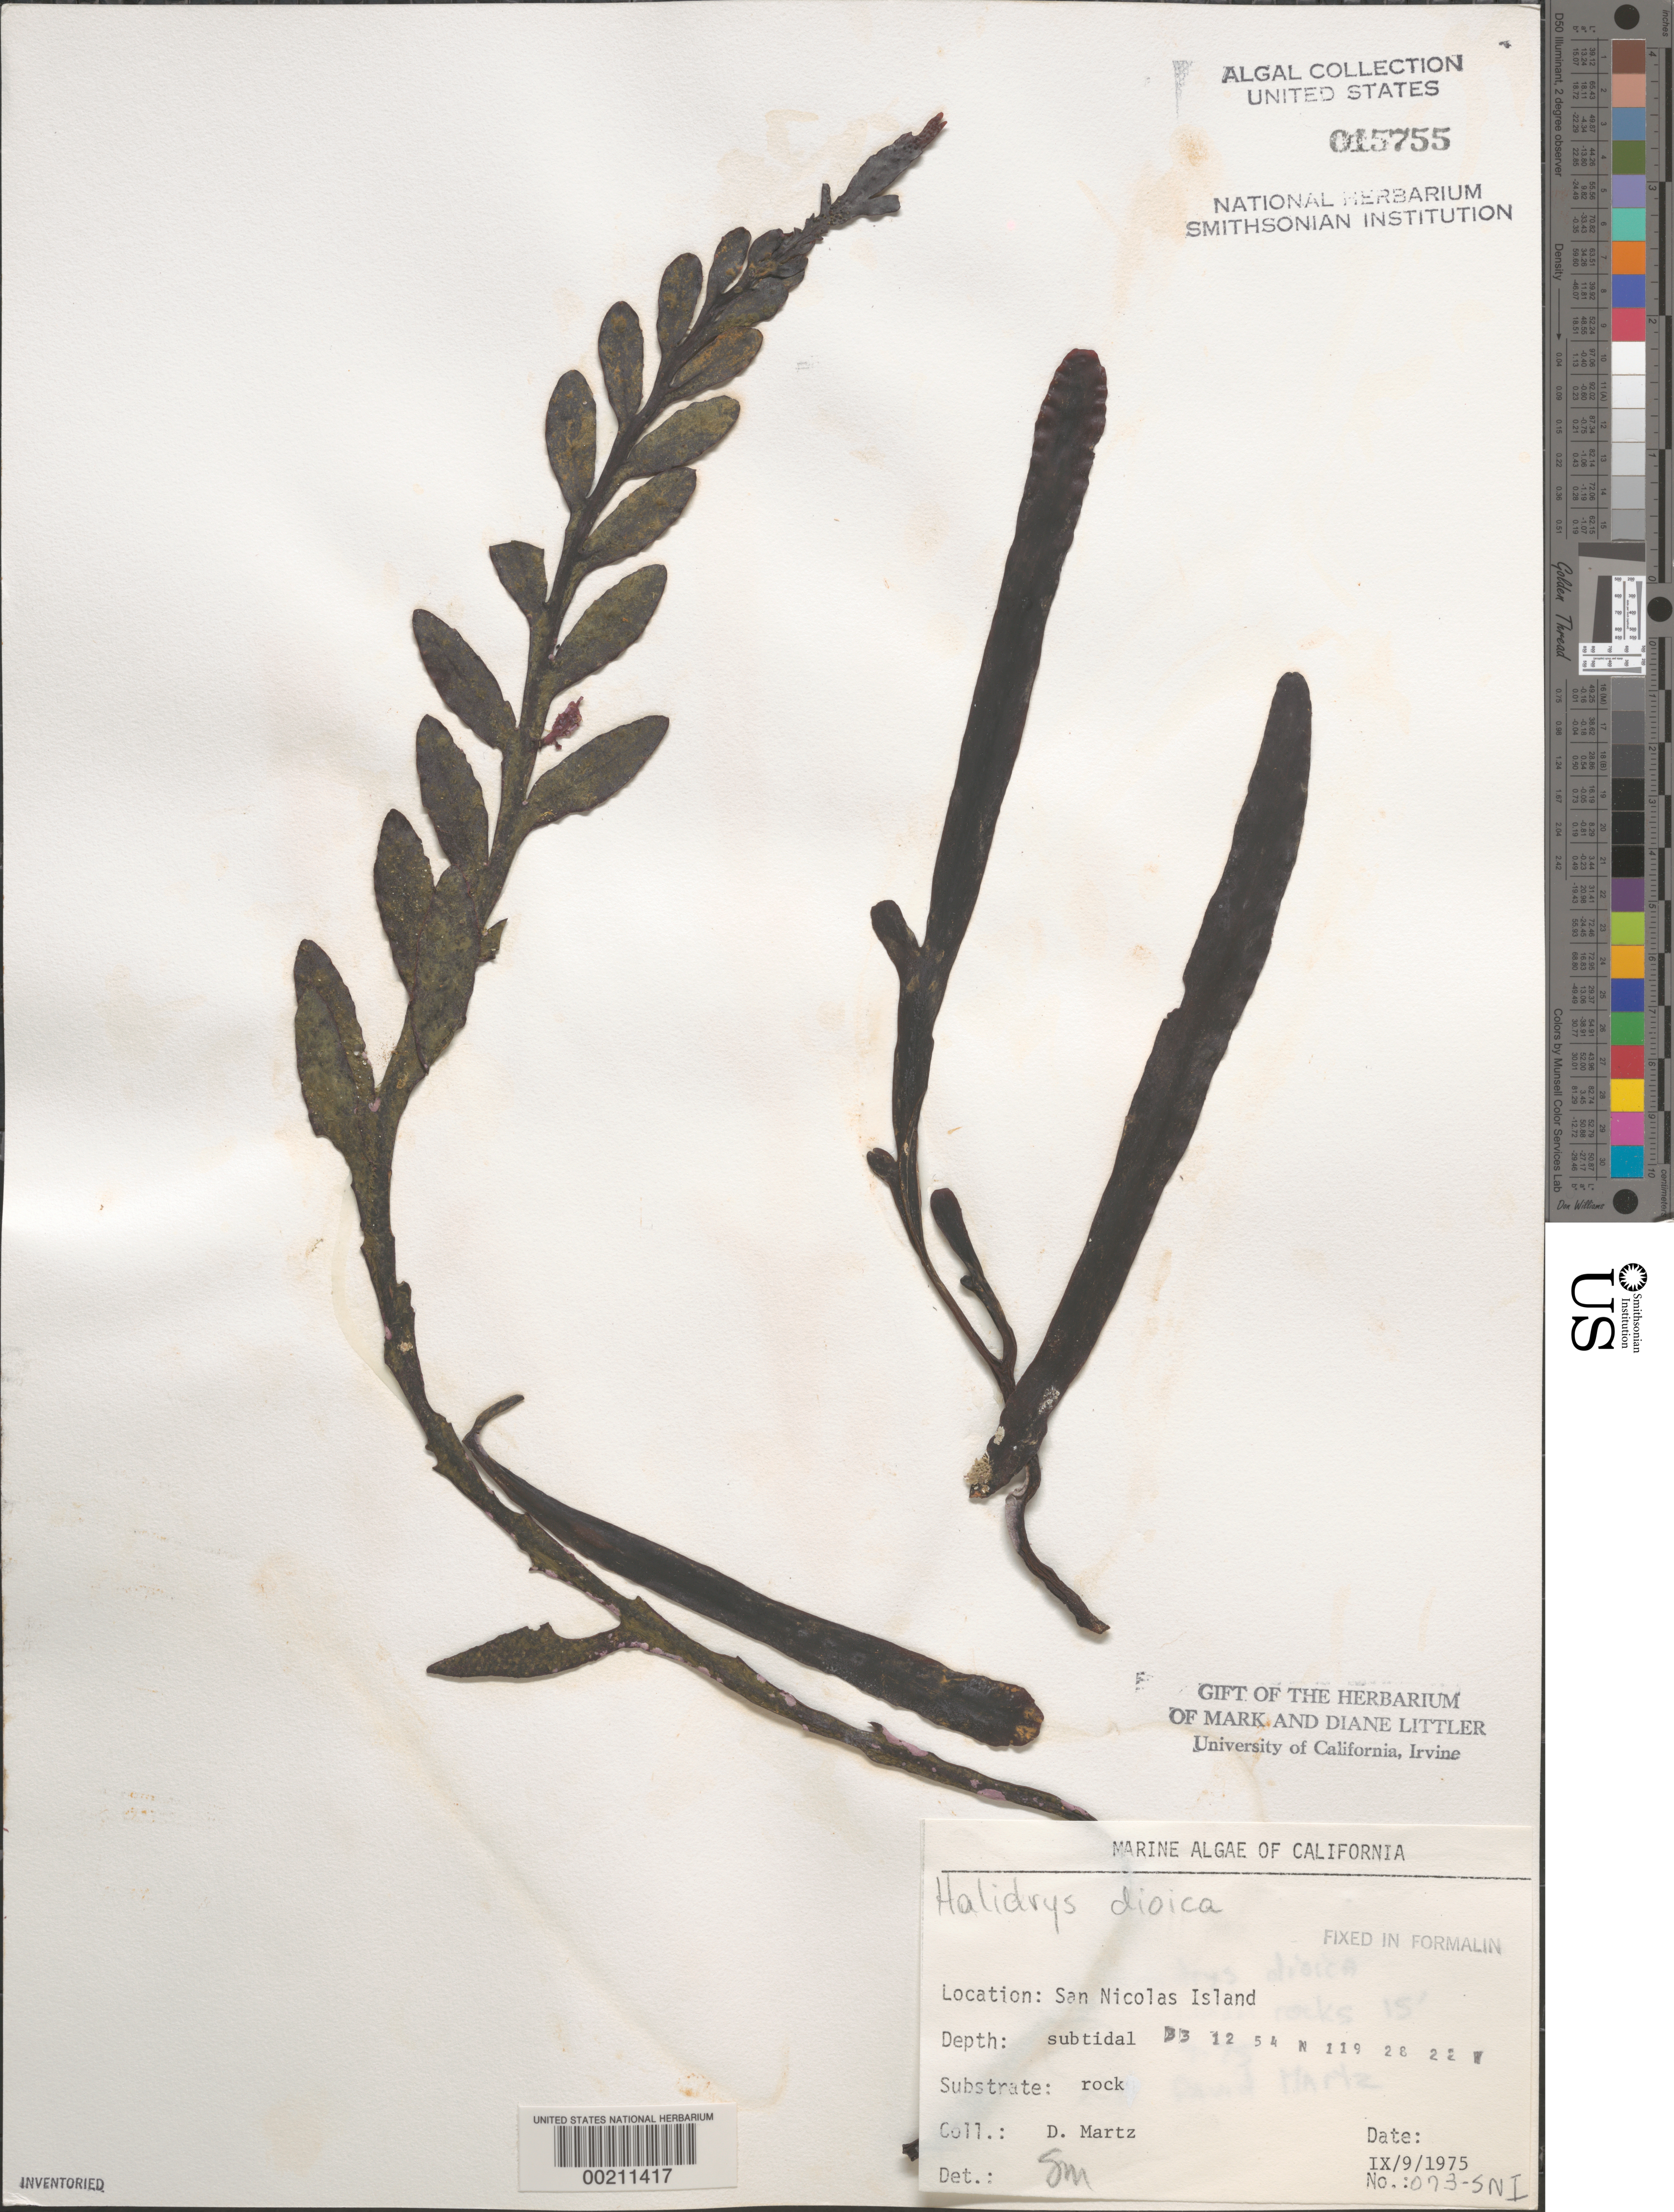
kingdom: Chromista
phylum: Ochrophyta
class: Phaeophyceae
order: Fucales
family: Sargassaceae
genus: Halidrys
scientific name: Halidrys dioica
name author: N.L. Gardner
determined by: Murray, S. N.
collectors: D. Martz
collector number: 073-sni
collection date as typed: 09 Sep 1975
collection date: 1975-09-09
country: United States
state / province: California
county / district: Ventura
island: San Nicolas Island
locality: Dutch Harbor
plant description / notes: BLM-SOCALBIGHT Rocky Intertidal Survey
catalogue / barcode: US 15755